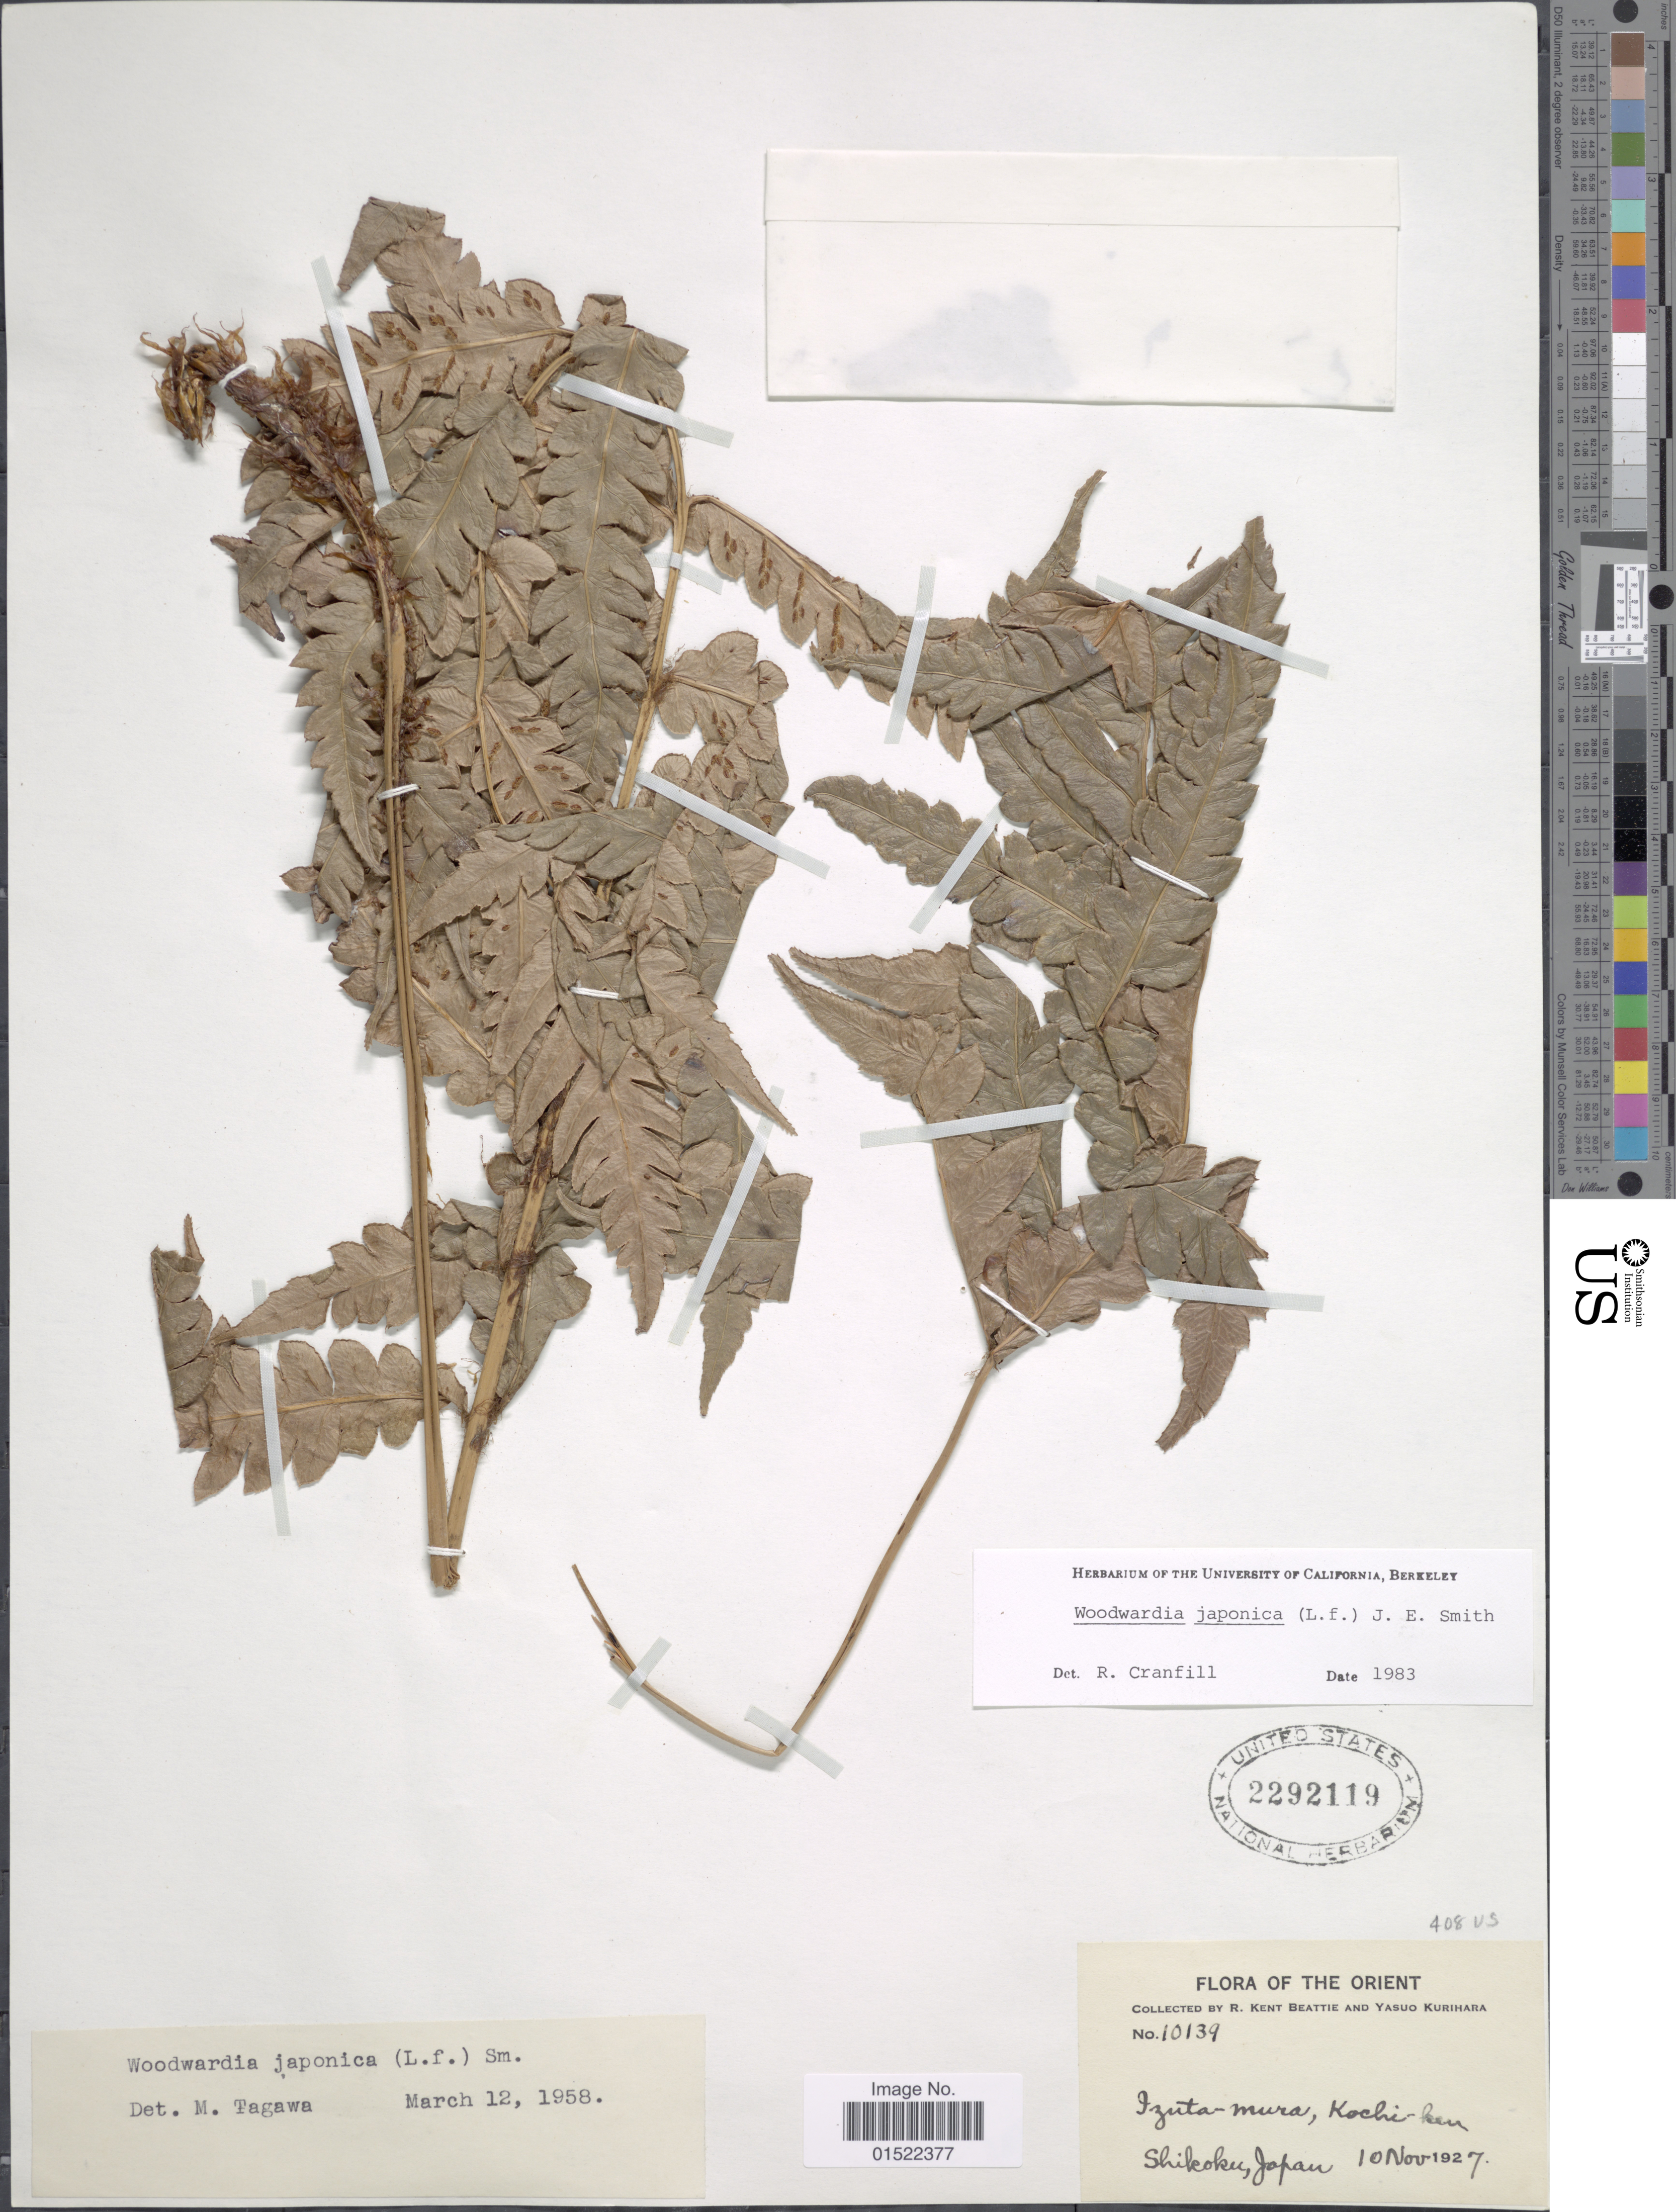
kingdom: Plantae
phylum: Tracheophyta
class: Polypodiopsida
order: Polypodiales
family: Blechnaceae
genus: Woodwardia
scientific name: Woodwardia japonica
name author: (L. f.) Sm.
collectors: R. K. Beattie & Y. Kurihara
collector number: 10139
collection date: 1927-11-10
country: Japan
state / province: Koti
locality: Orient, Izuta-mura, Kochi-Ken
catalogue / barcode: US 2292119